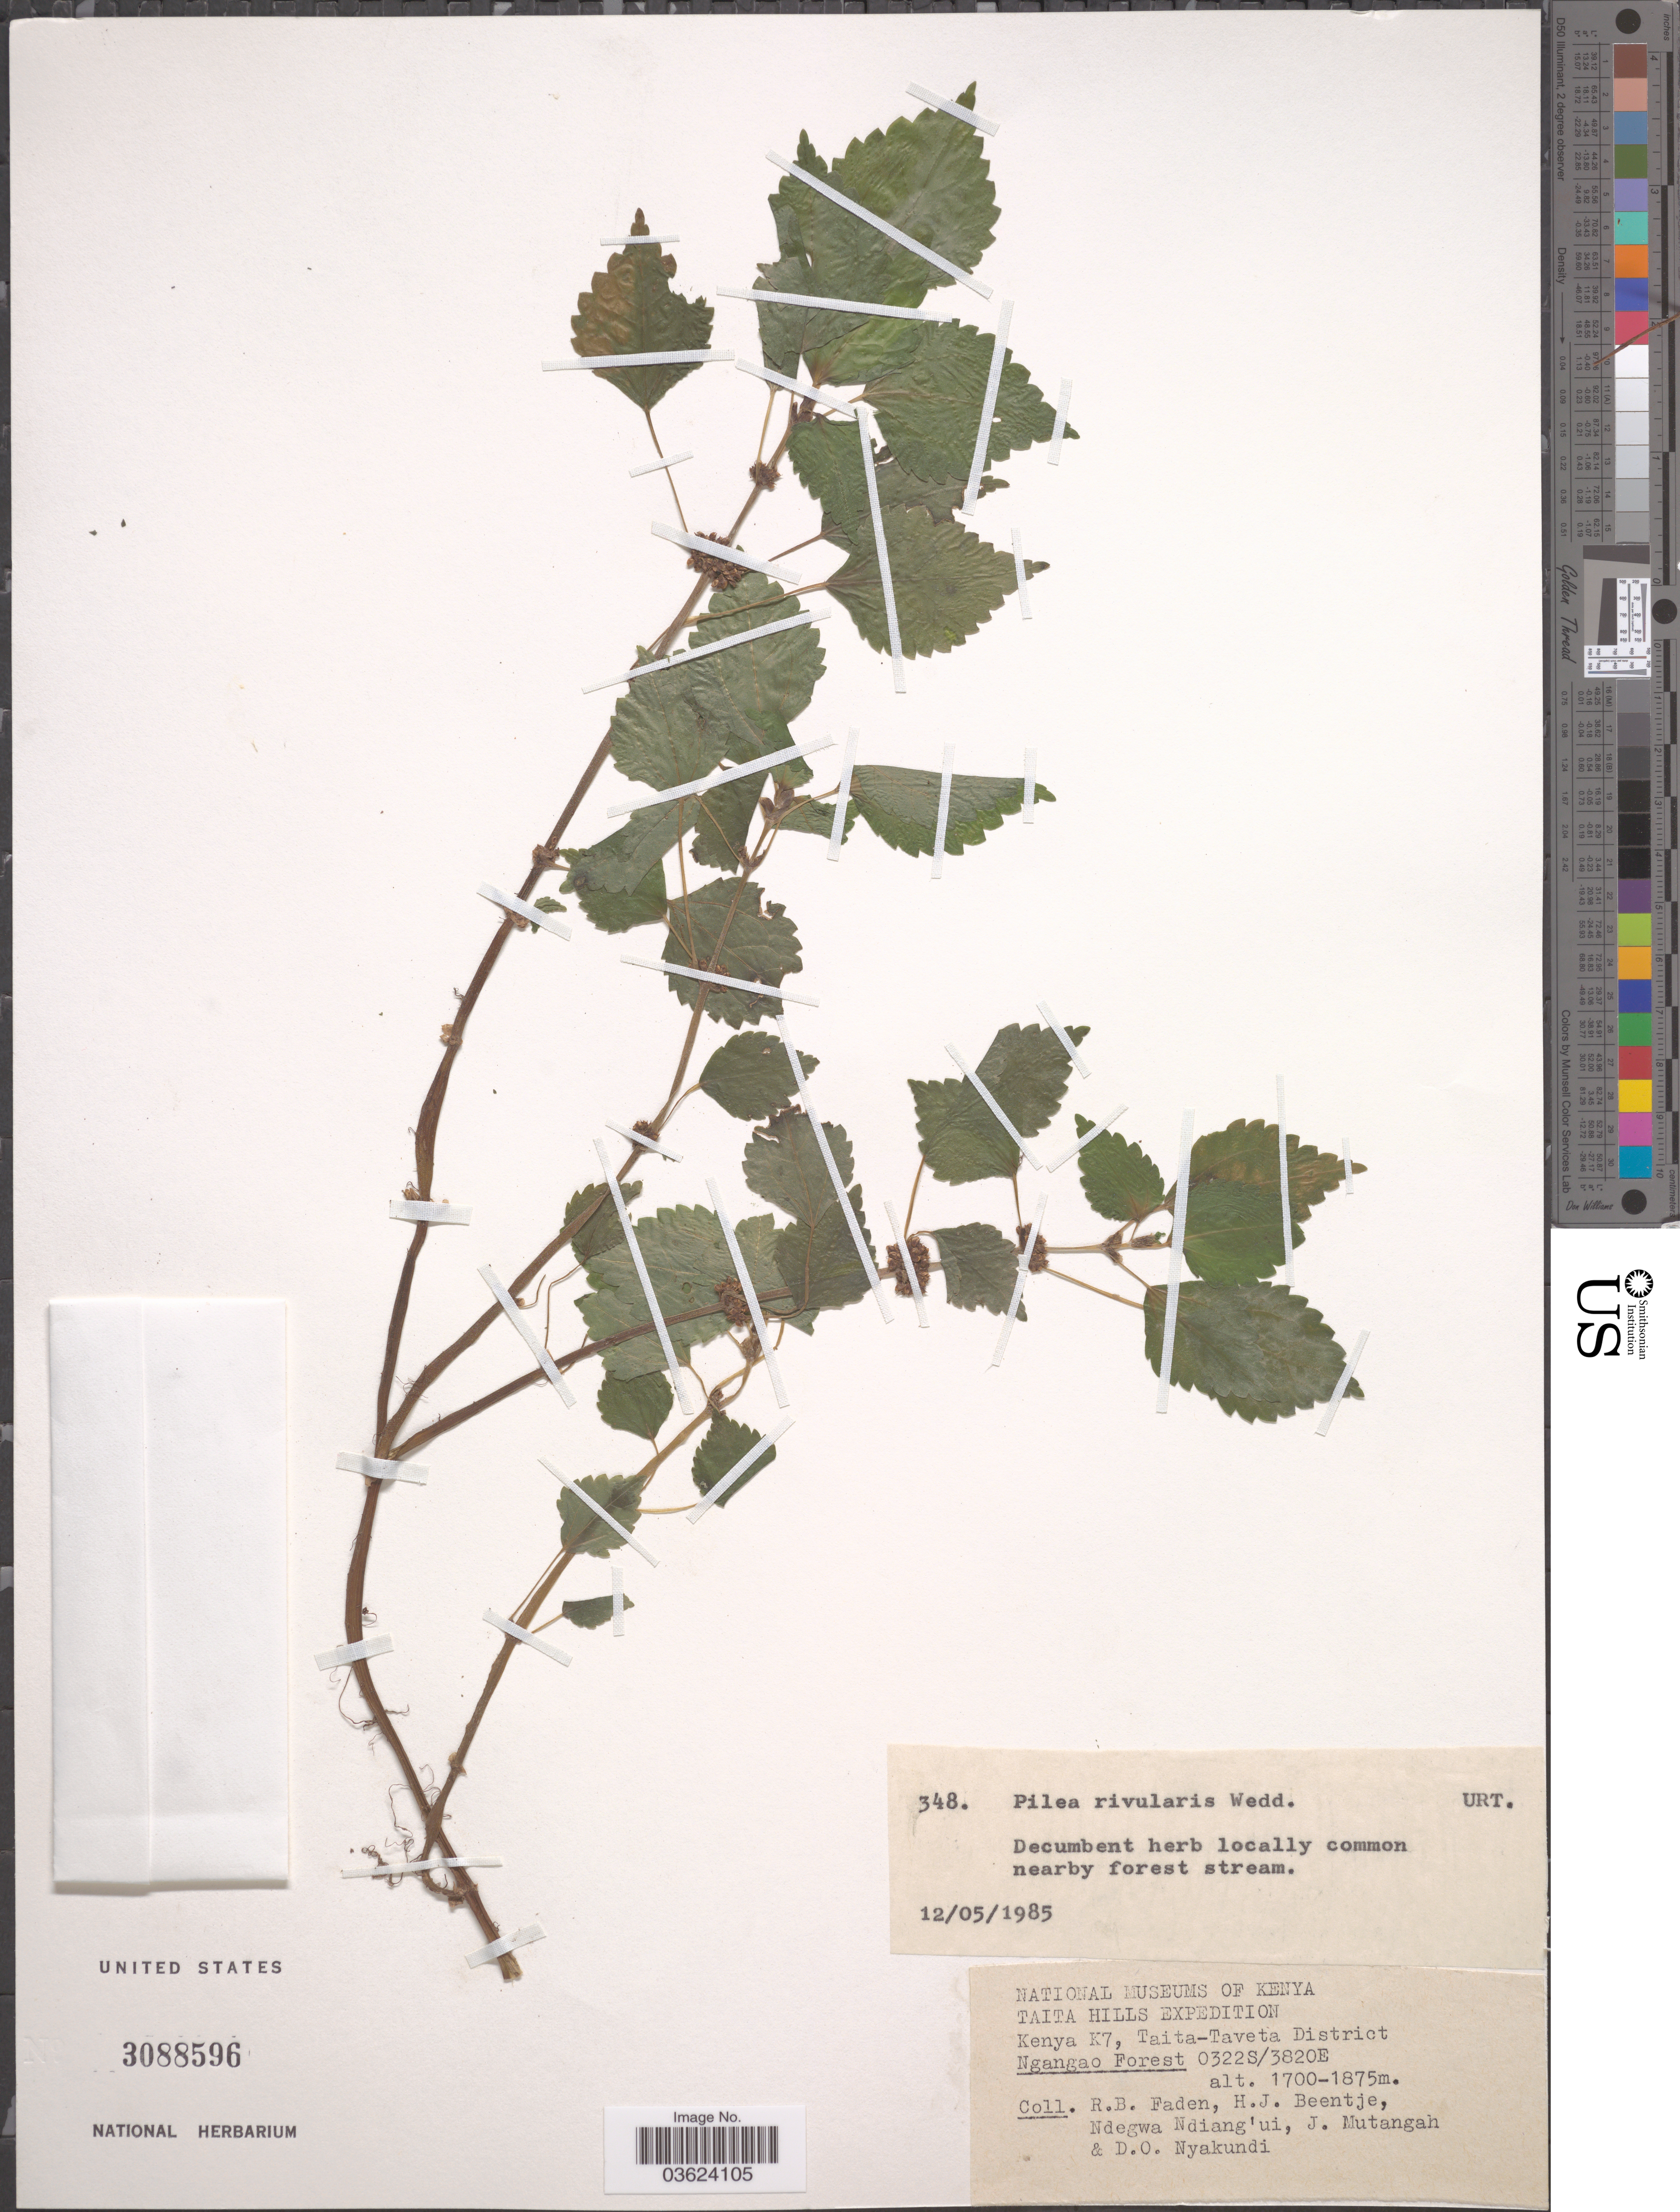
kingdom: Plantae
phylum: Tracheophyta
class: Magnoliopsida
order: Rosales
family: Urticaceae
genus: Pilea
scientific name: Pilea rivularis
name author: Wedd.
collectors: R. B. Faden, H. J. Beentje, Ndegwa Ndiang'ui, J. Mutangah & D. Nyakundi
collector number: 348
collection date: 1985-05-12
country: Kenya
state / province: Taita Taveta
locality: K7, Taita-Taveta District Ngangao Forest.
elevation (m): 1700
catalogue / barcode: US 3088596